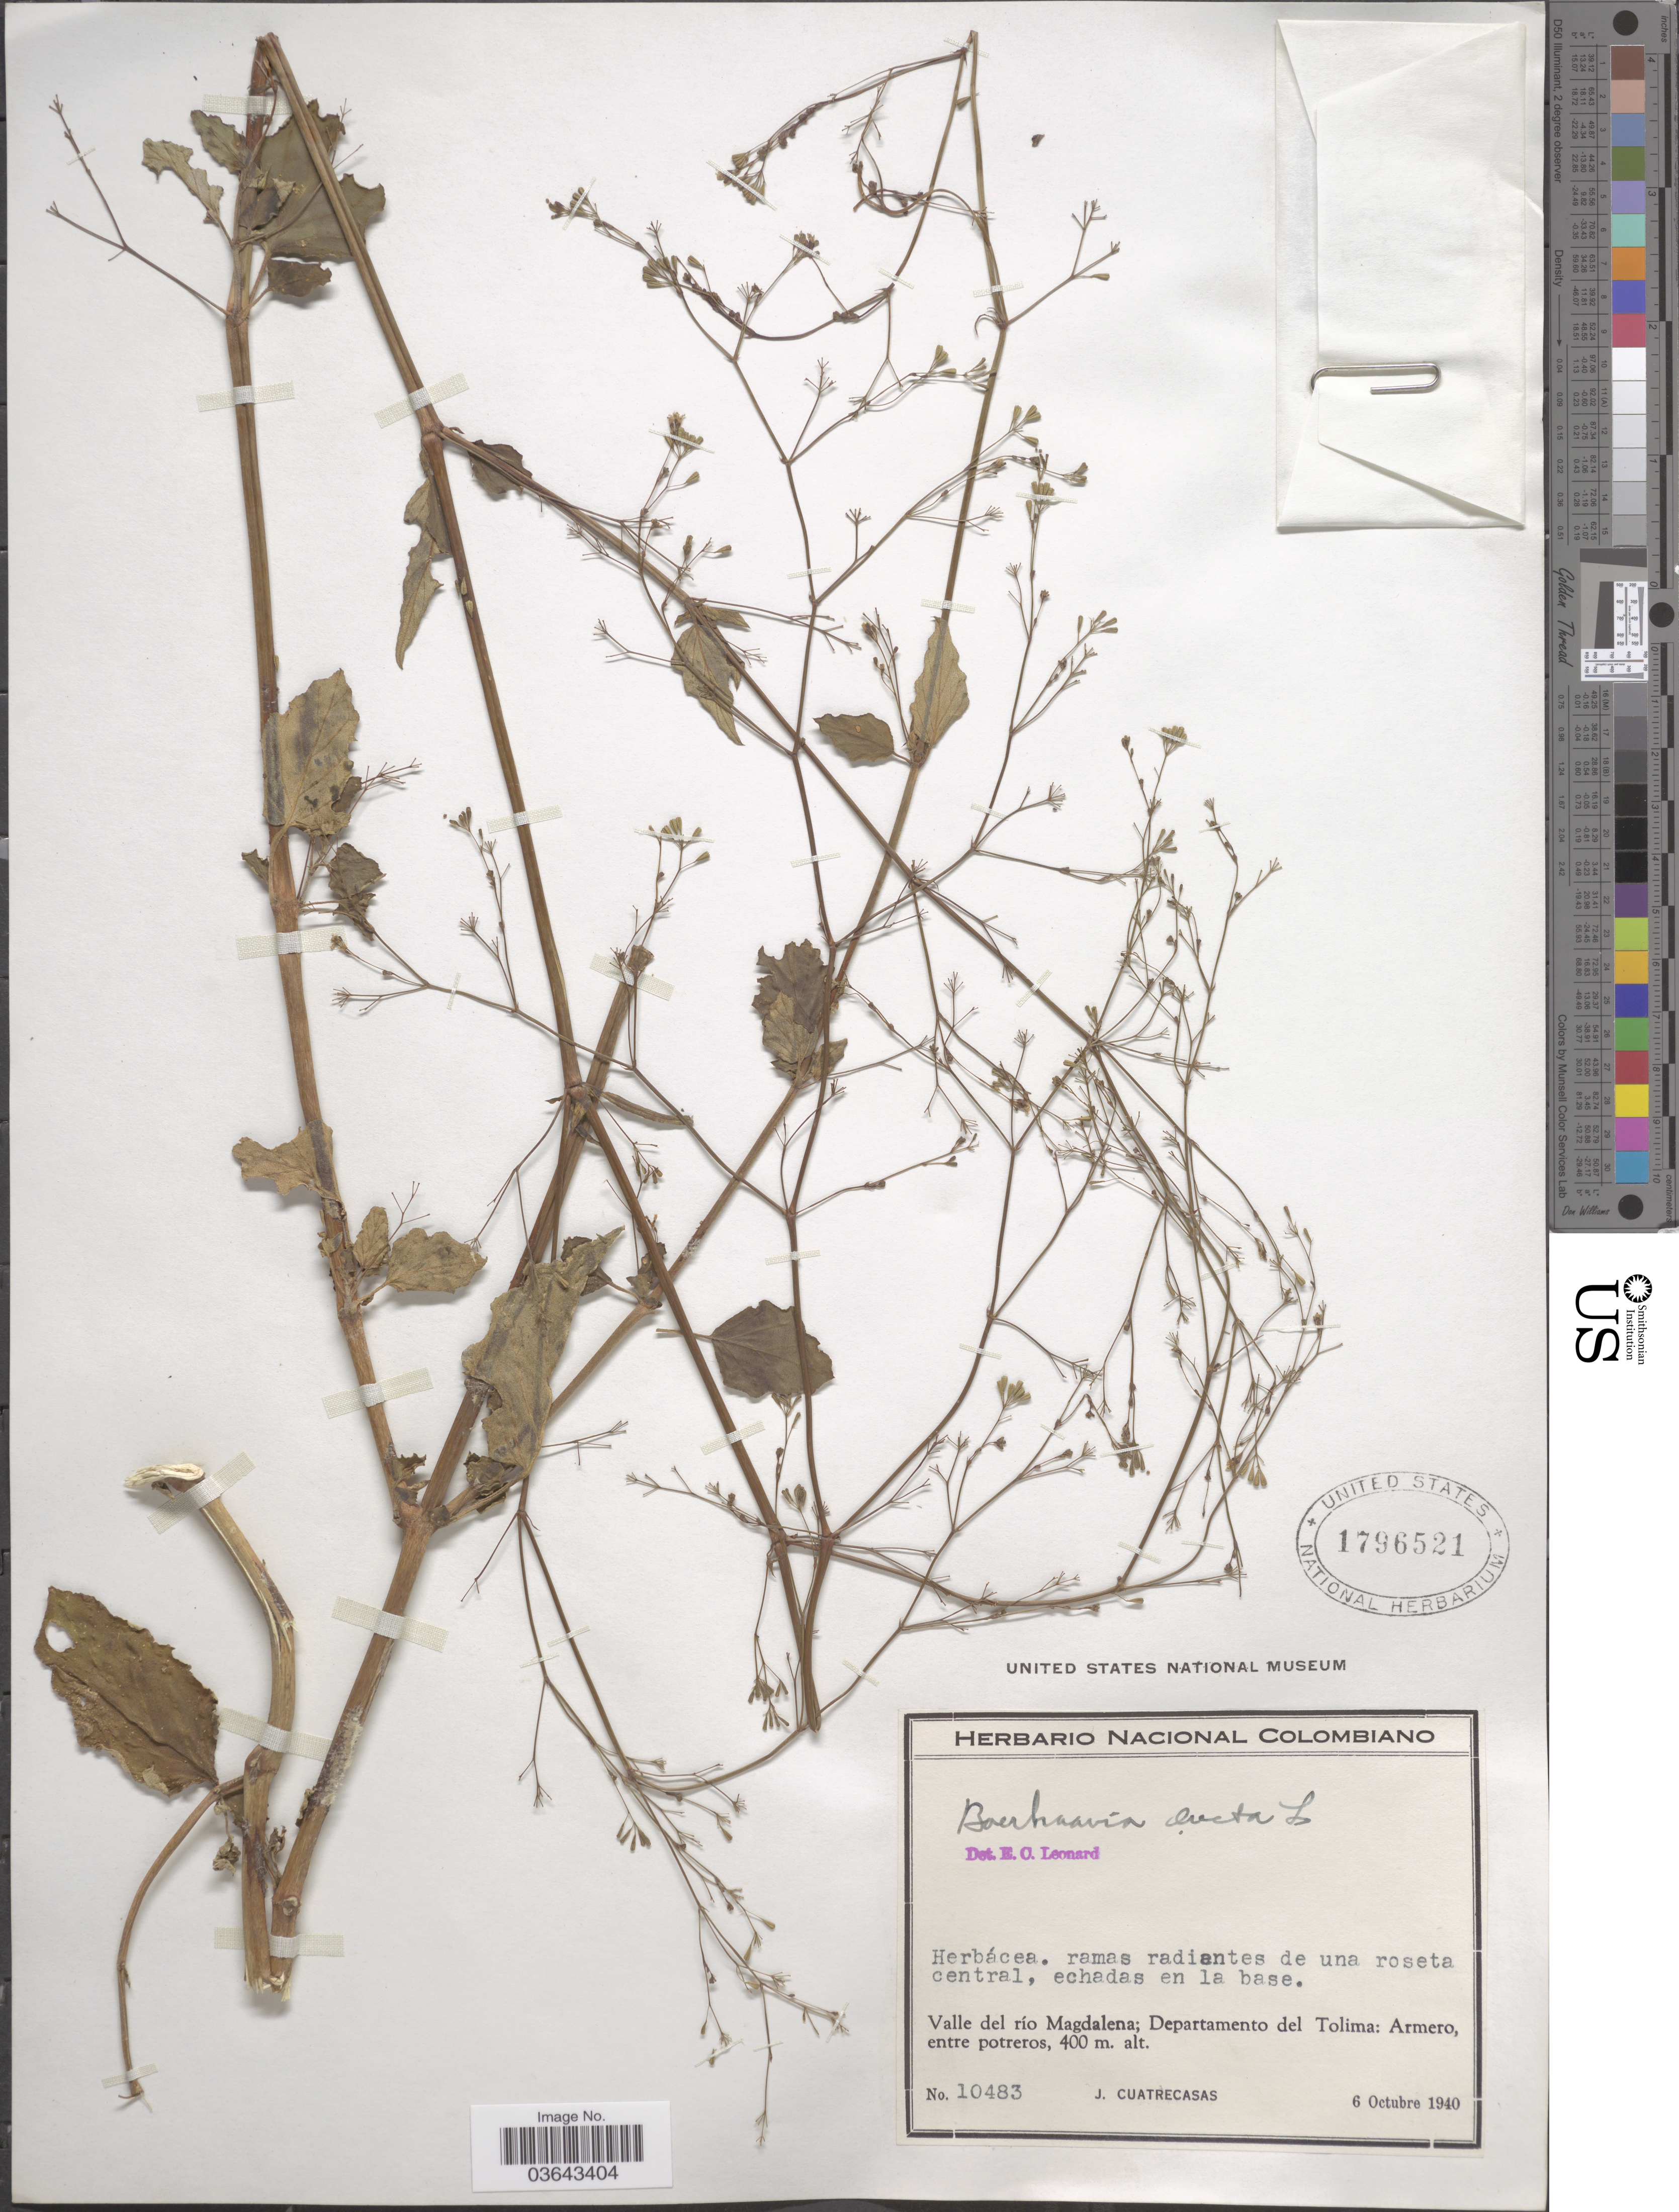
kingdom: Plantae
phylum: Tracheophyta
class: Magnoliopsida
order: Caryophyllales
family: Nyctaginaceae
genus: Boerhavia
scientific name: Boerhavia erecta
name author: L.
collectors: J. Cuatrecasas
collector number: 10483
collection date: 1940-10-06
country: Colombia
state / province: Tolima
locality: Valle del río Magdalena; Departamento del Tolima: Armero.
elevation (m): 400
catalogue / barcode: US 1796521